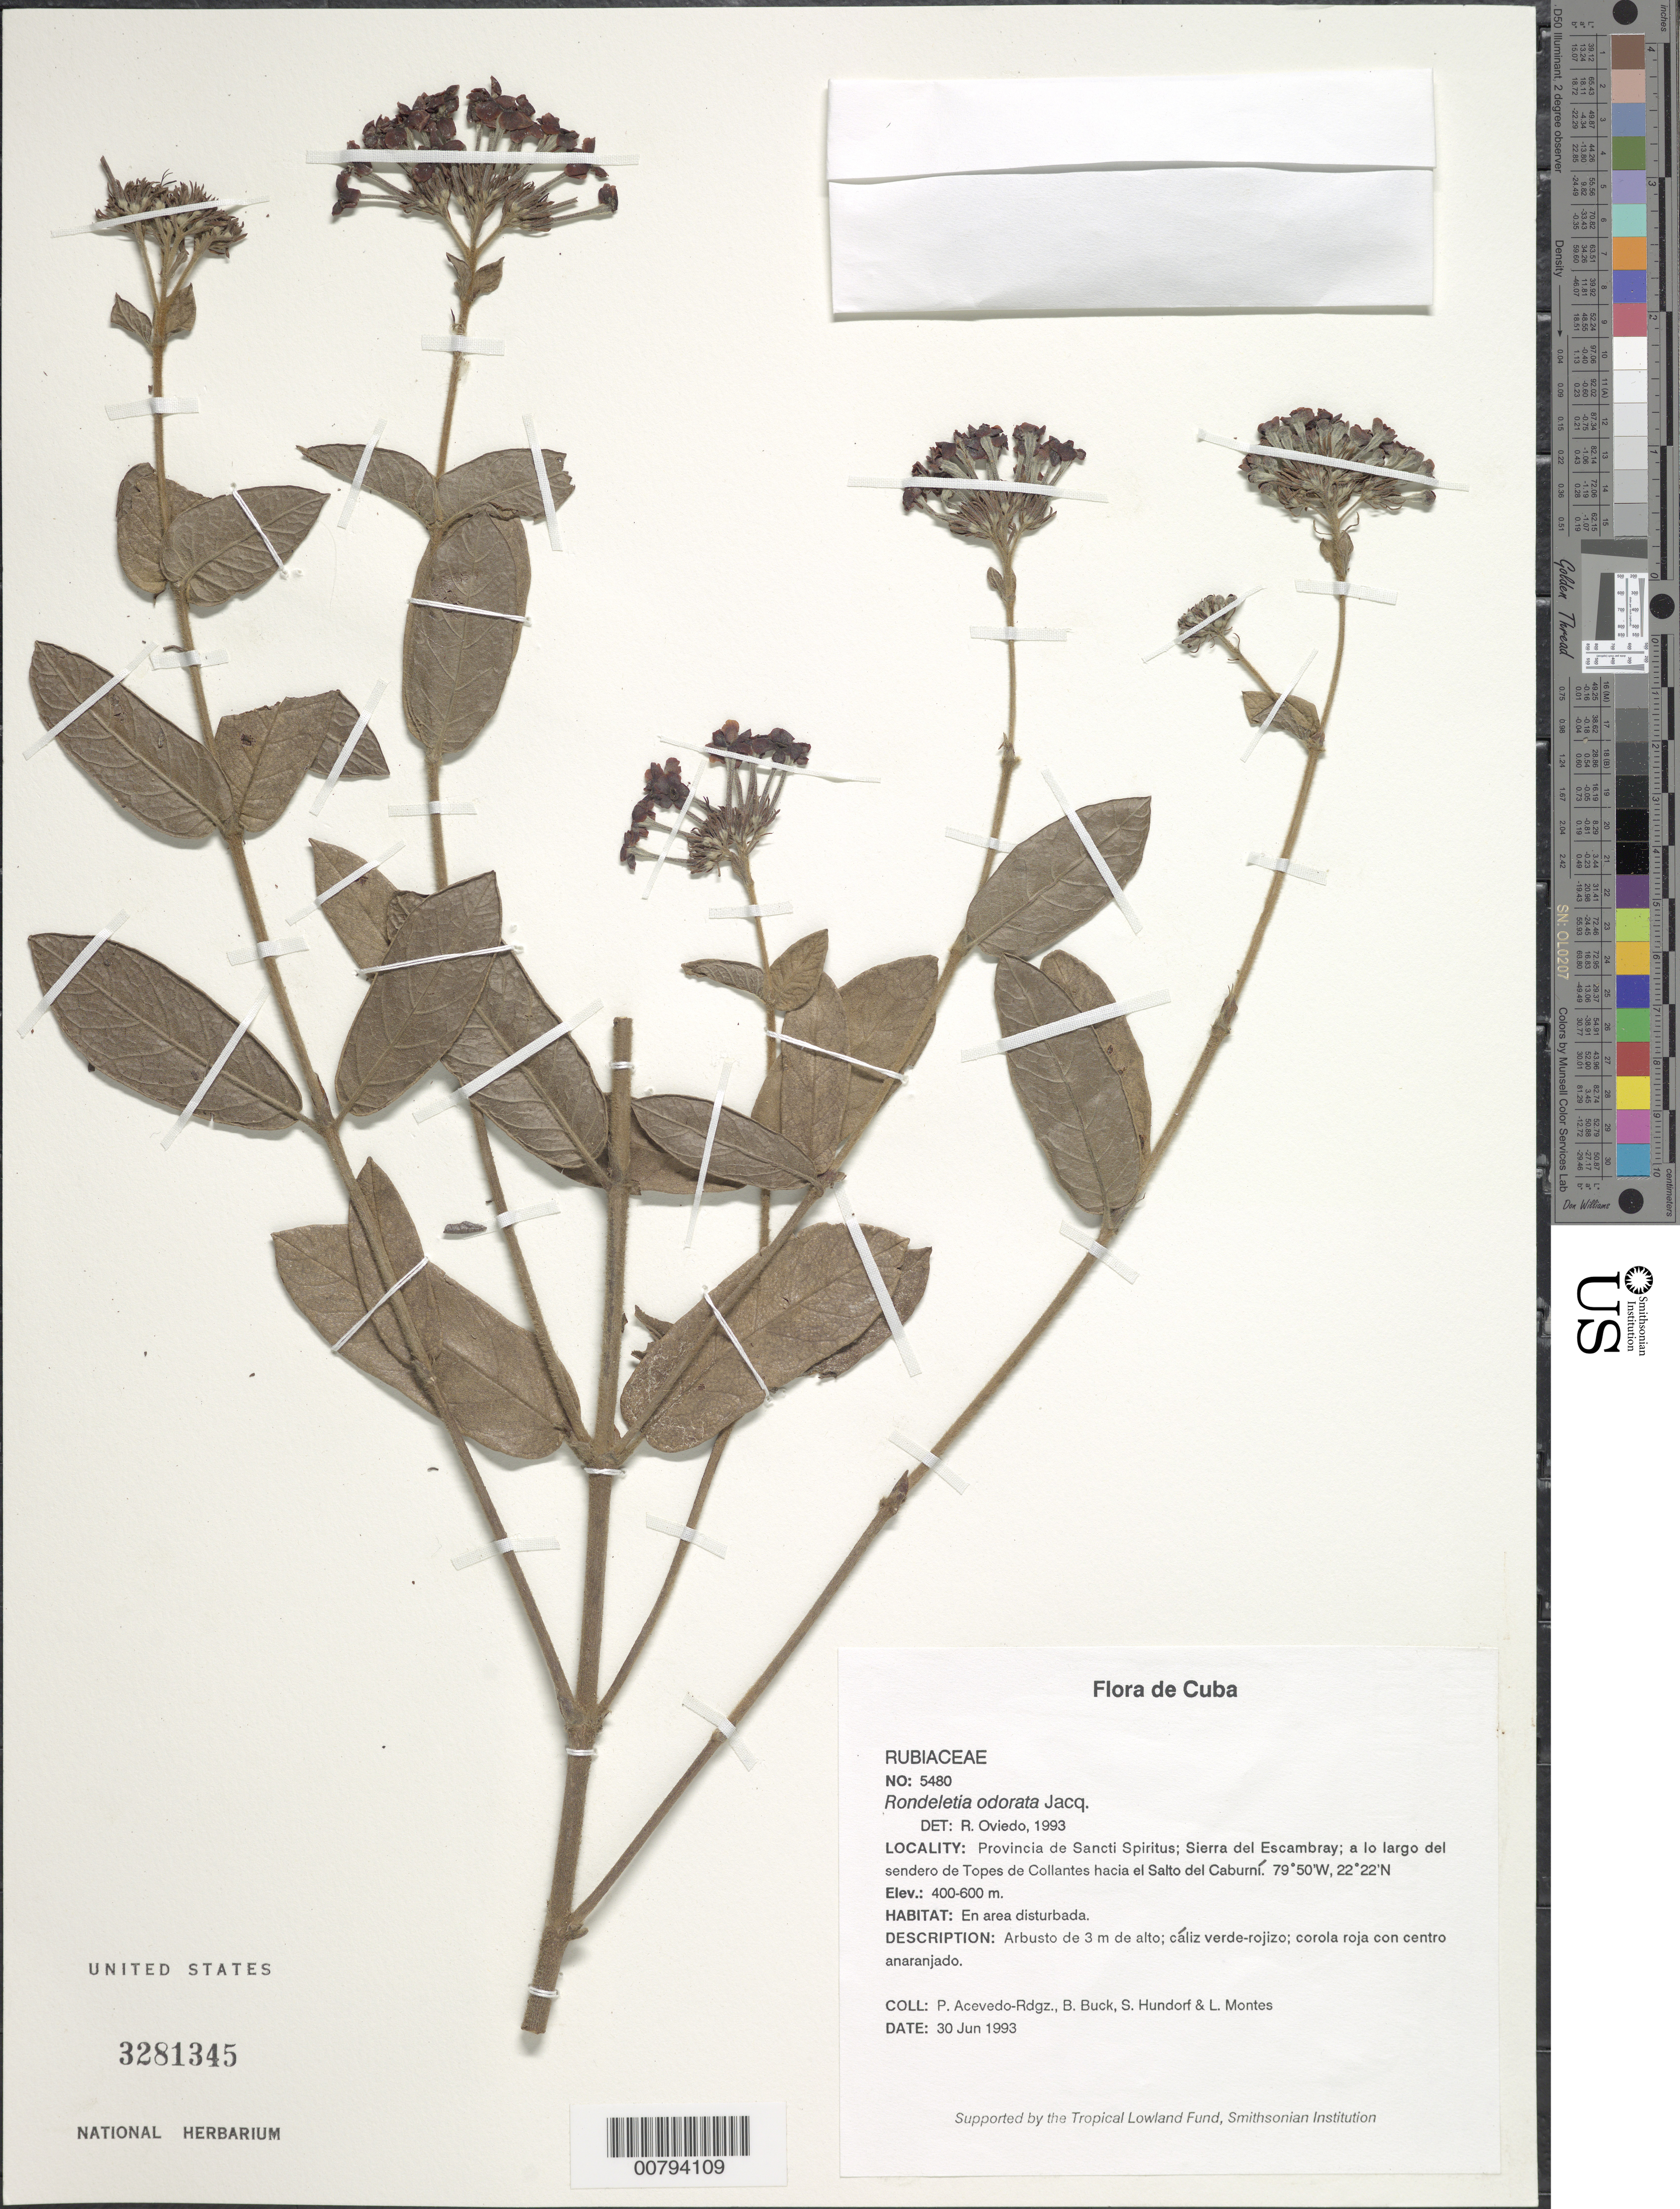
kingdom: Plantae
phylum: Tracheophyta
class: Magnoliopsida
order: Gentianales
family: Rubiaceae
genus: Rondeletia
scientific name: Rondeletia odorata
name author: Jacq.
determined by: Oviedo, R., (US), NMNH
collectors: P. Acevedo-Rodr.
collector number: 5480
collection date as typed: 30 Jun 1993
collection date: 1993-06-30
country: Cuba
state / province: Sancti Spiritus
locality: Sierra del Escambray; a lo largo del sendero de Topes de Collantes hacia el Salto de Caburni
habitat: En area disturbada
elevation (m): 400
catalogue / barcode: US 3281345